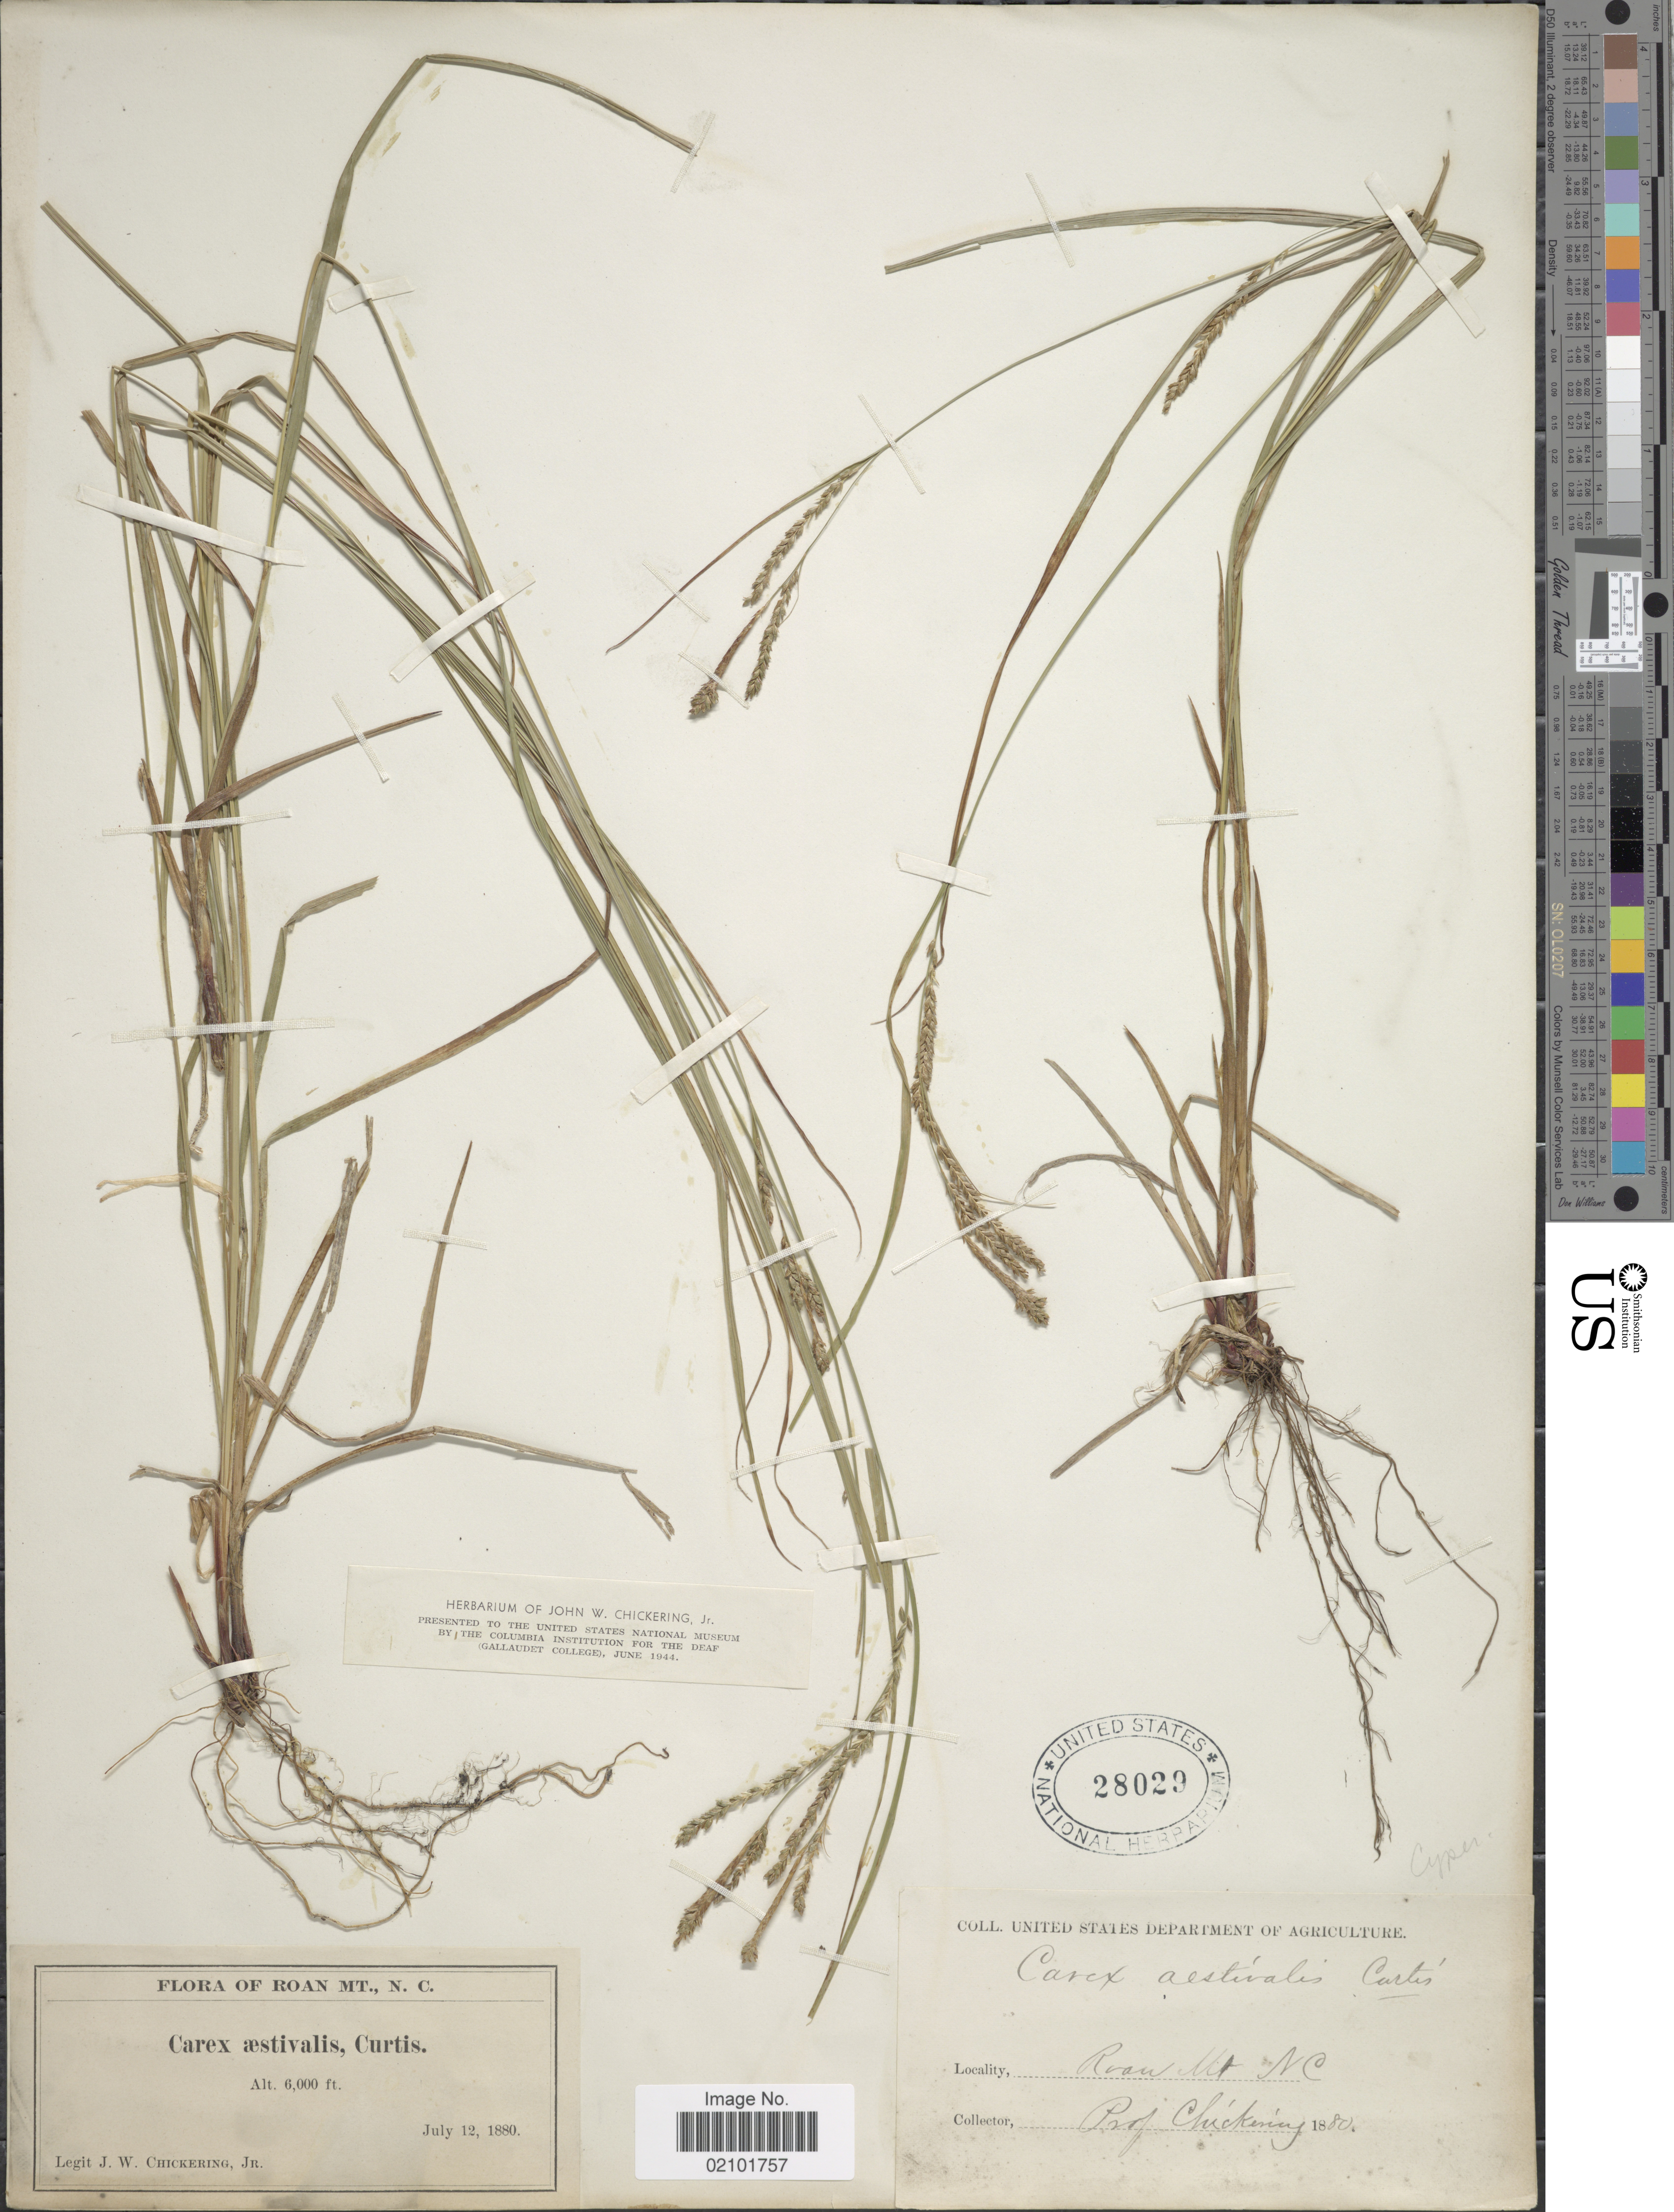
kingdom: Plantae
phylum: Tracheophyta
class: Liliopsida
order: Poales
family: Cyperaceae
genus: Carex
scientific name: Carex aestivalis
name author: M.A. Curtis ex A. Gray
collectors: J. W. Chickering Jr.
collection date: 1880-07-12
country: United States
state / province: North Carolina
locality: Roan Mt.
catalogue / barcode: US 28029